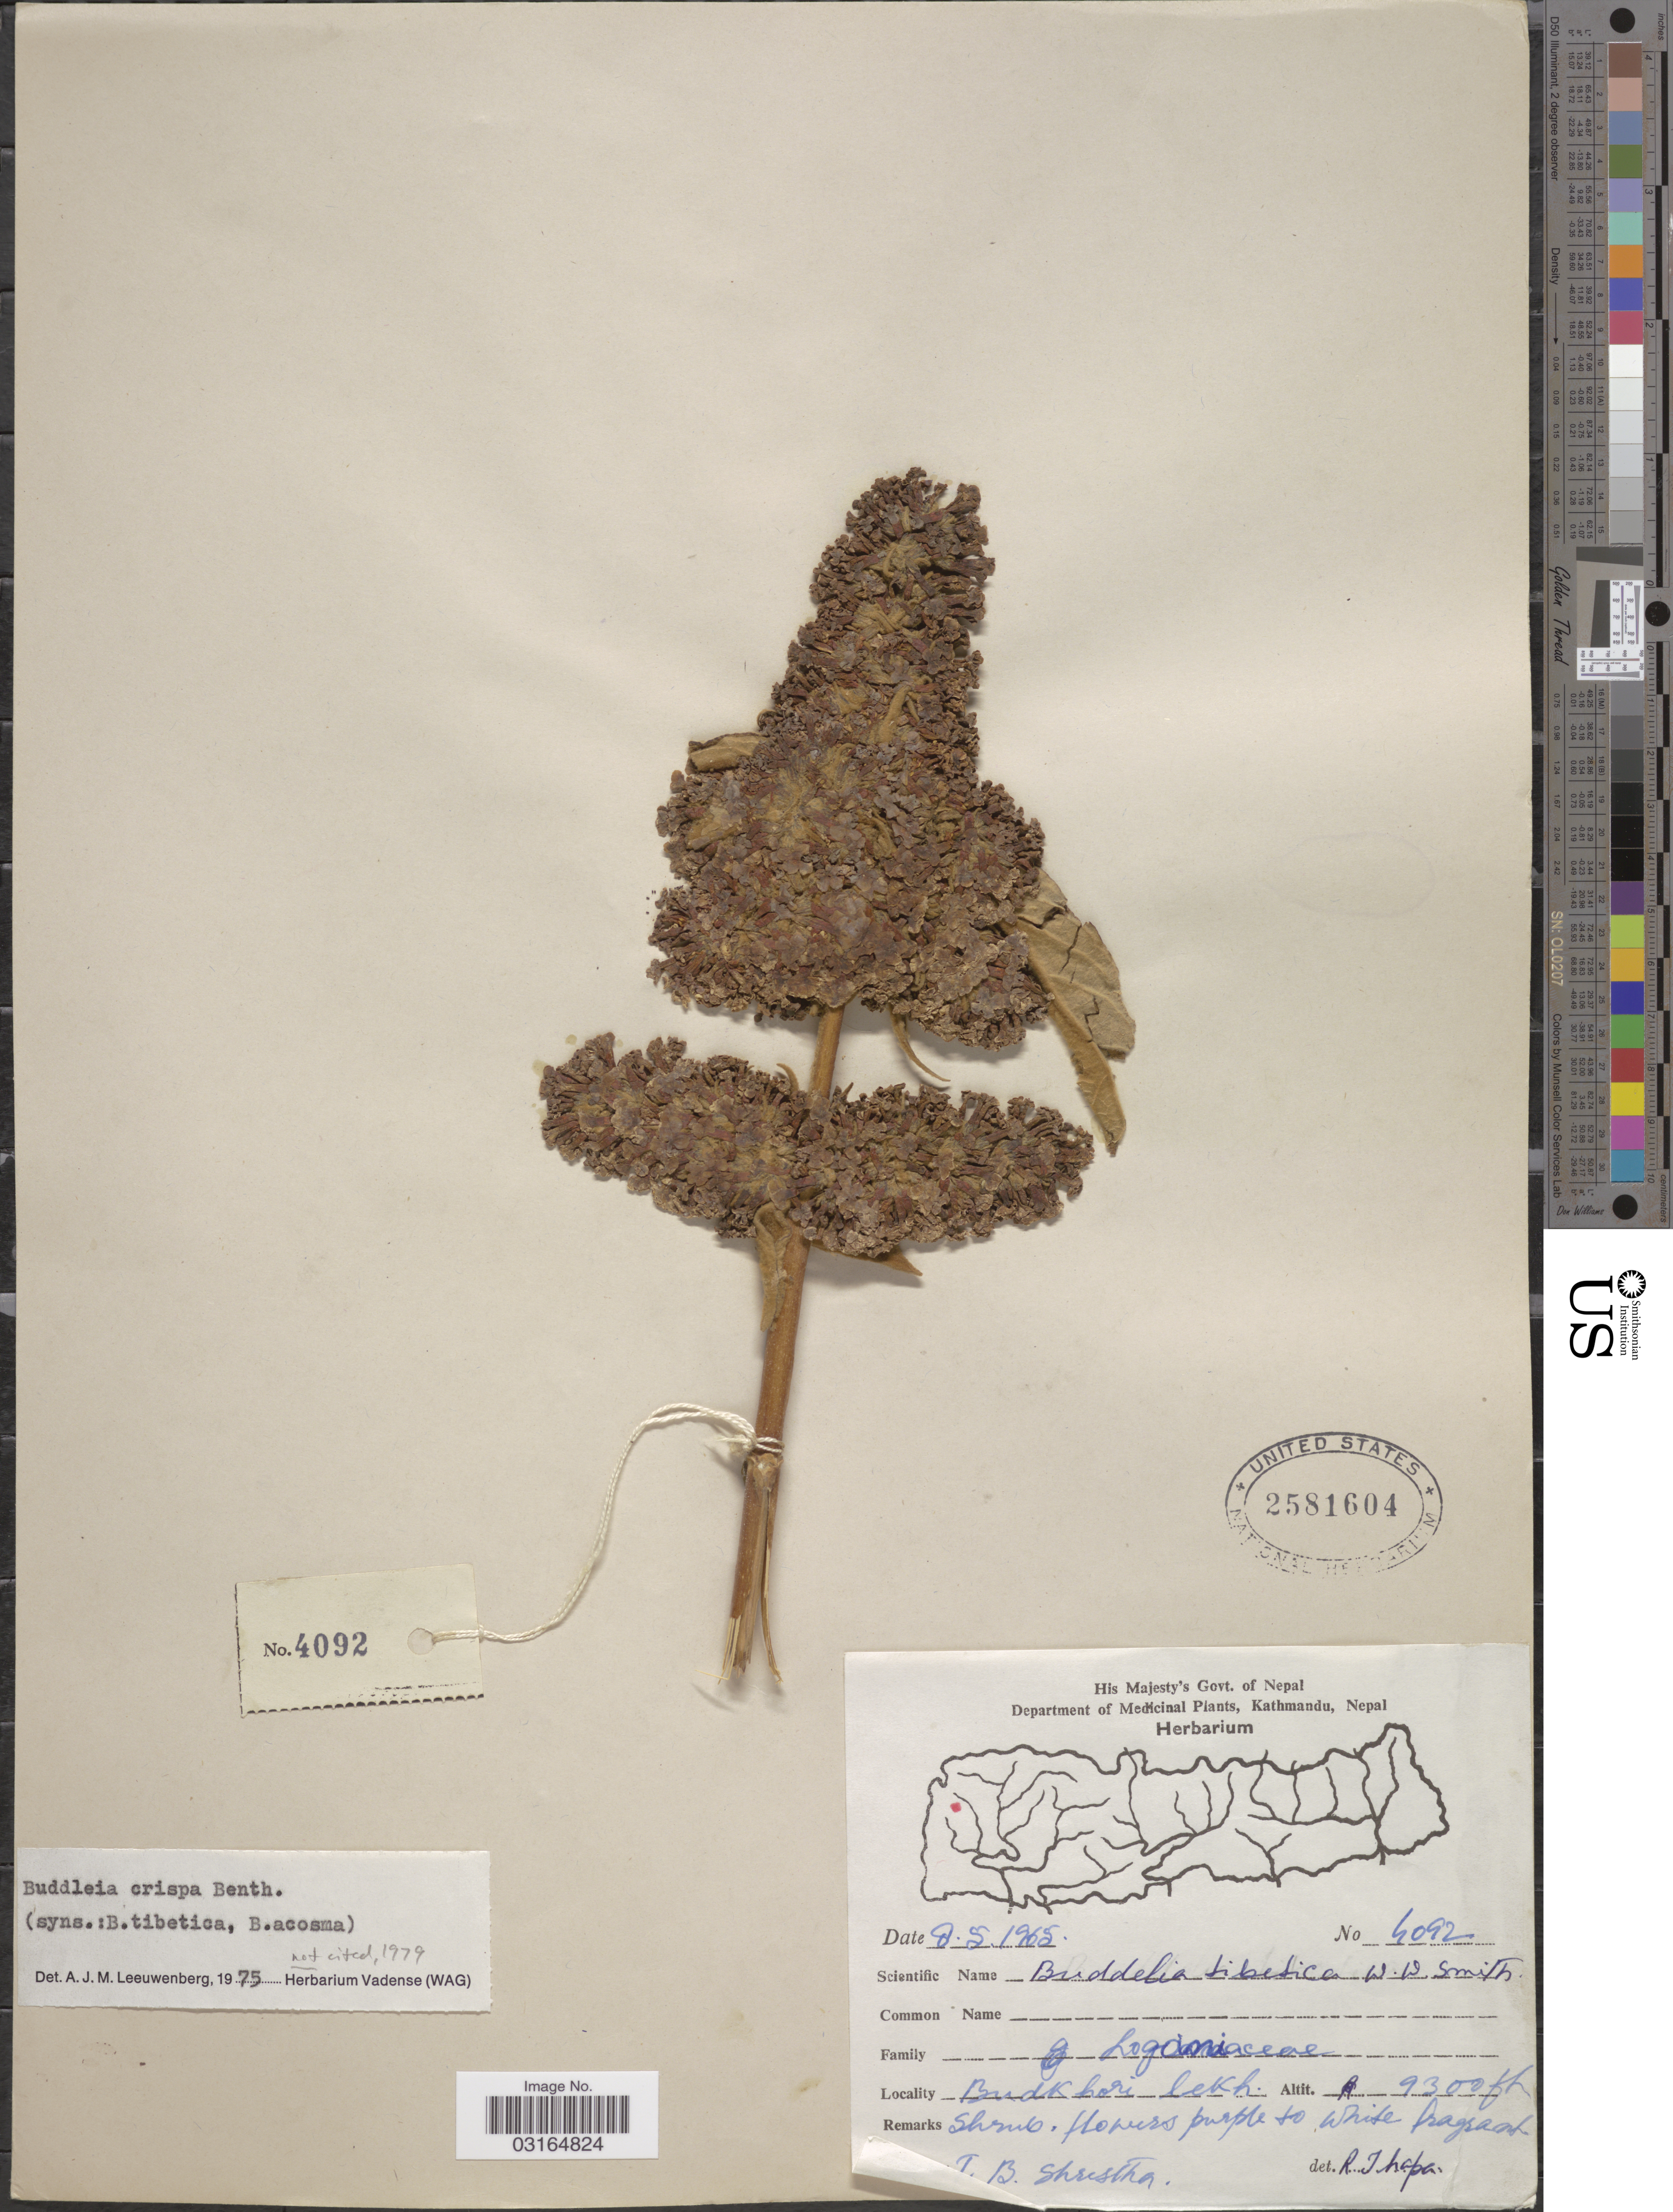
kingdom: Plantae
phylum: Tracheophyta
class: Magnoliopsida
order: Lamiales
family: Scrophulariaceae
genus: Buddleja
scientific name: Buddleja crispa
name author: Benth.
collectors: T. B. Shrestha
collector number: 4092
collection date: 1965-05-08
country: Nepal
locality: Budkhori lekh.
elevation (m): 2835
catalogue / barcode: US 2581604